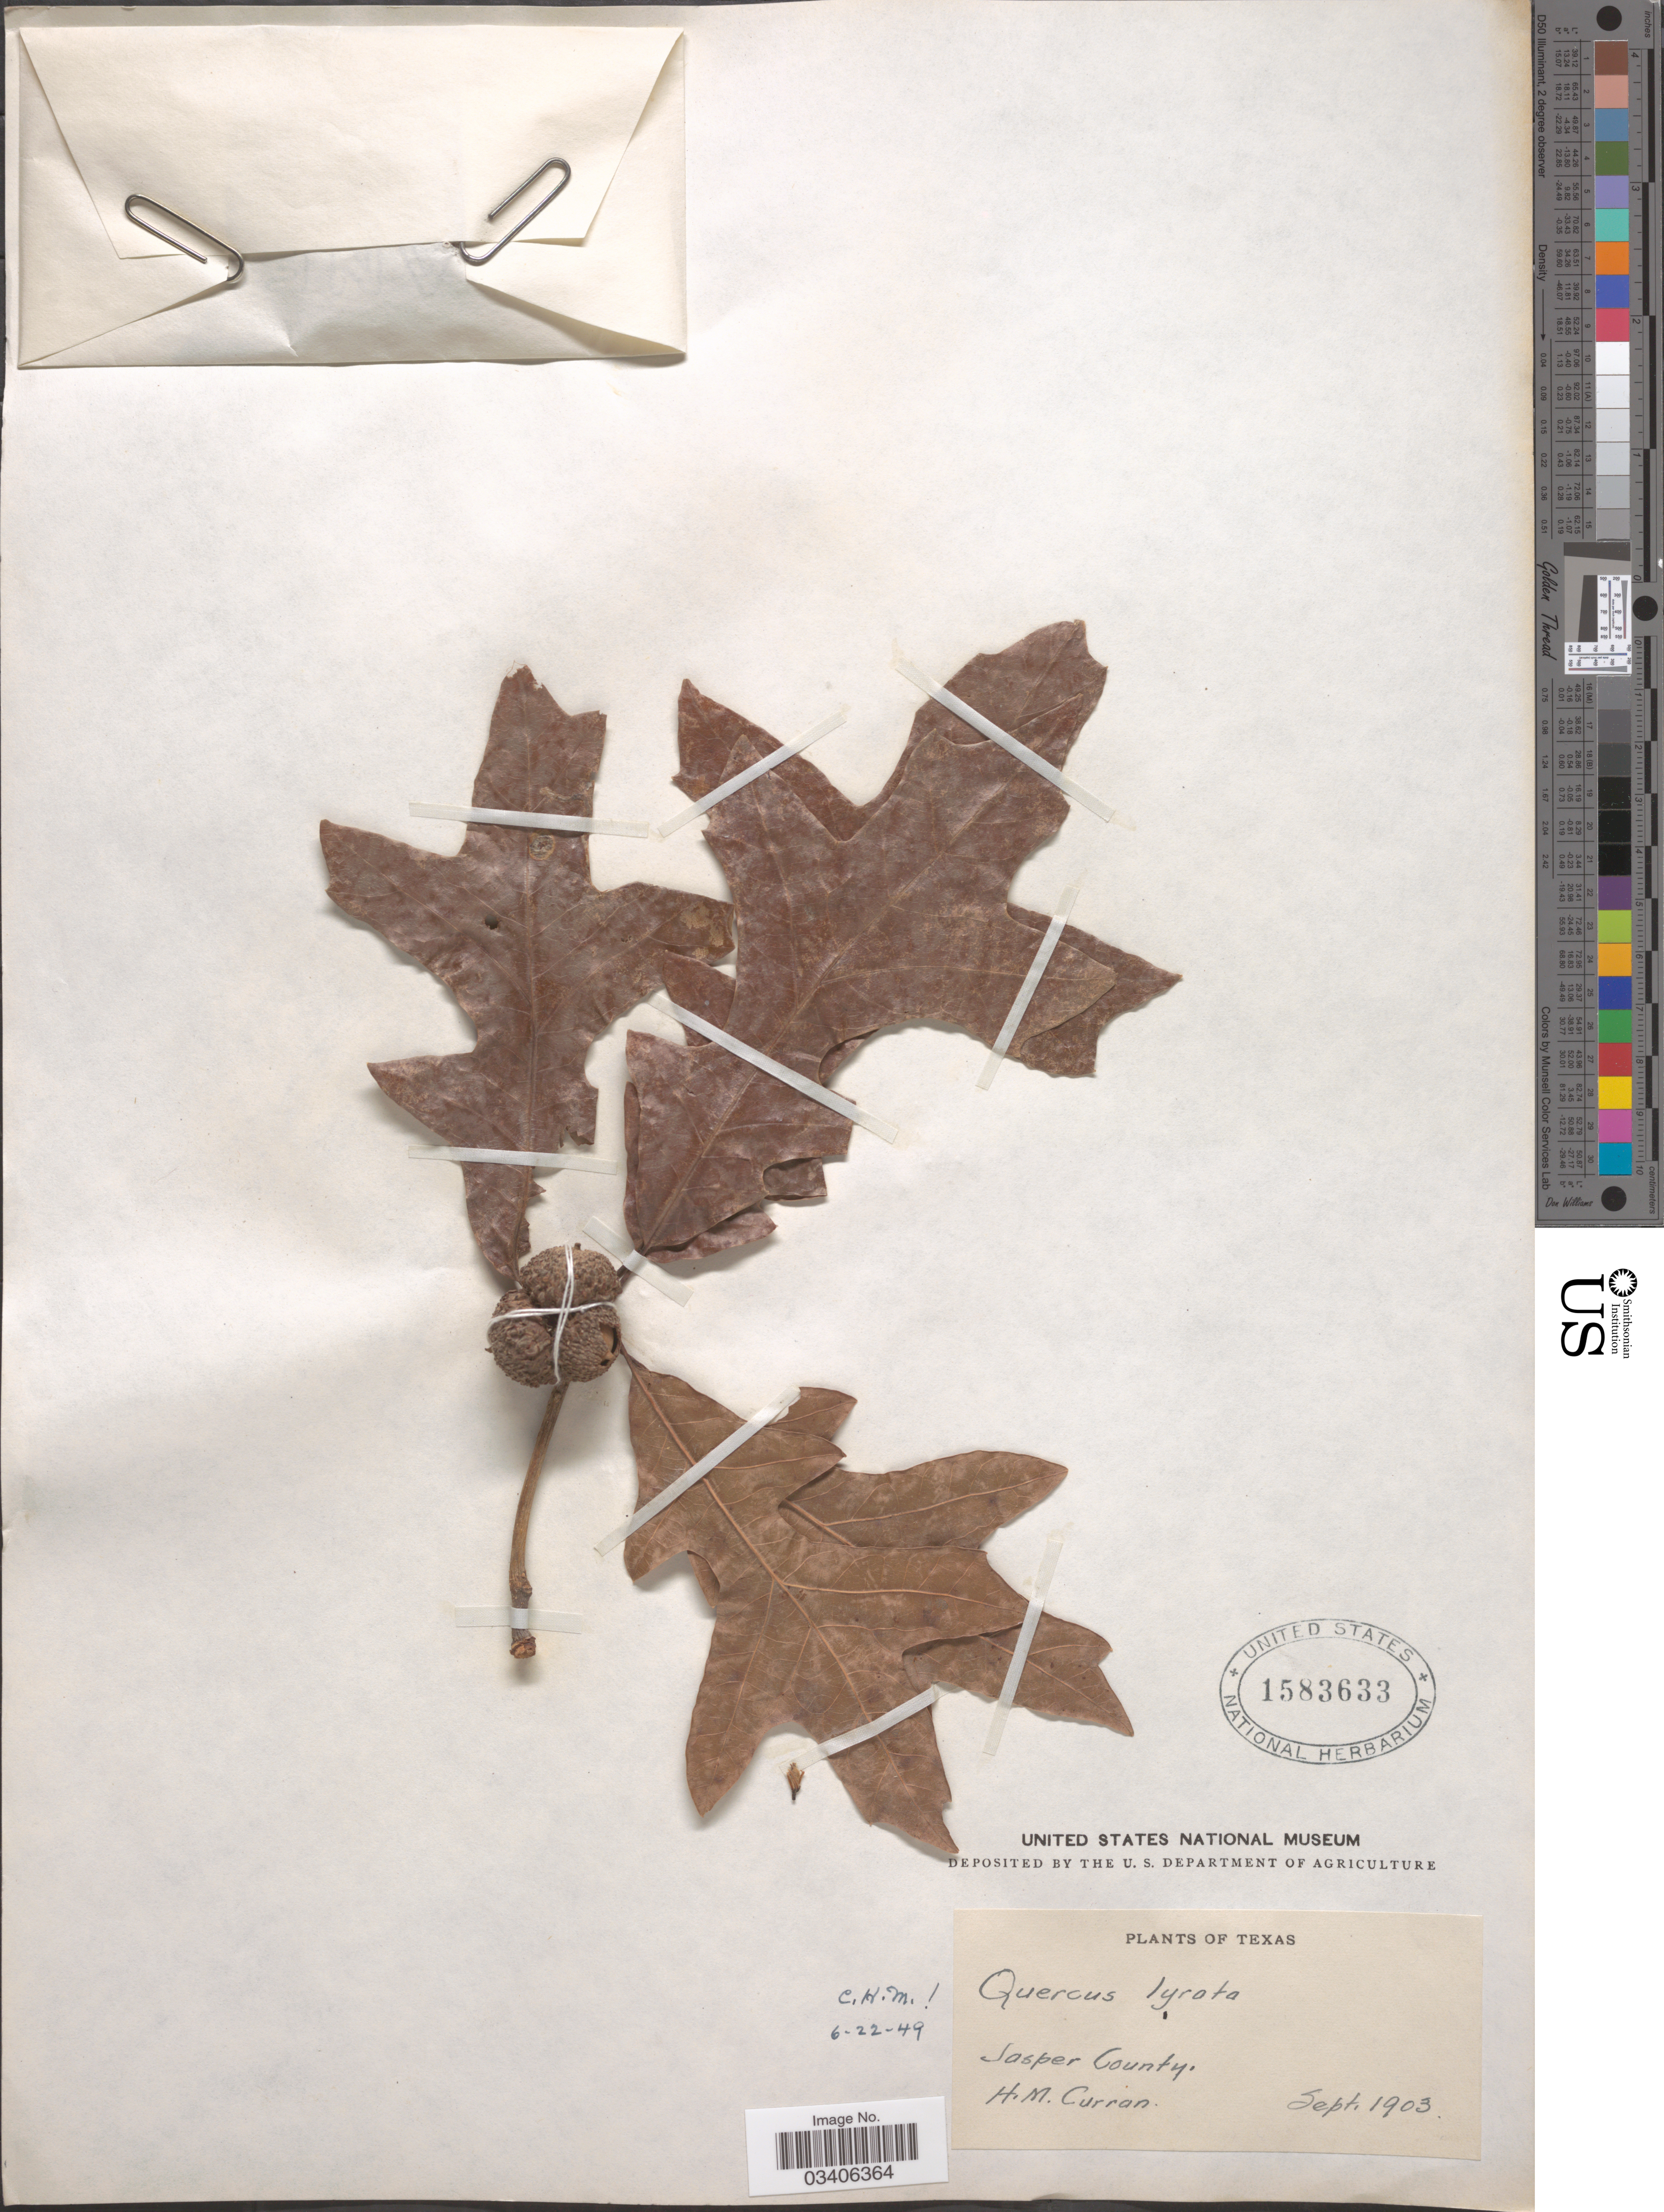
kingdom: Plantae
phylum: Tracheophyta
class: Magnoliopsida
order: Fagales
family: Fagaceae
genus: Quercus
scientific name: Quercus lyrata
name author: Walter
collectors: H. M. Curran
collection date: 1903-09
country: United States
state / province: Texas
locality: Jasper County.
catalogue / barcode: US 1583633